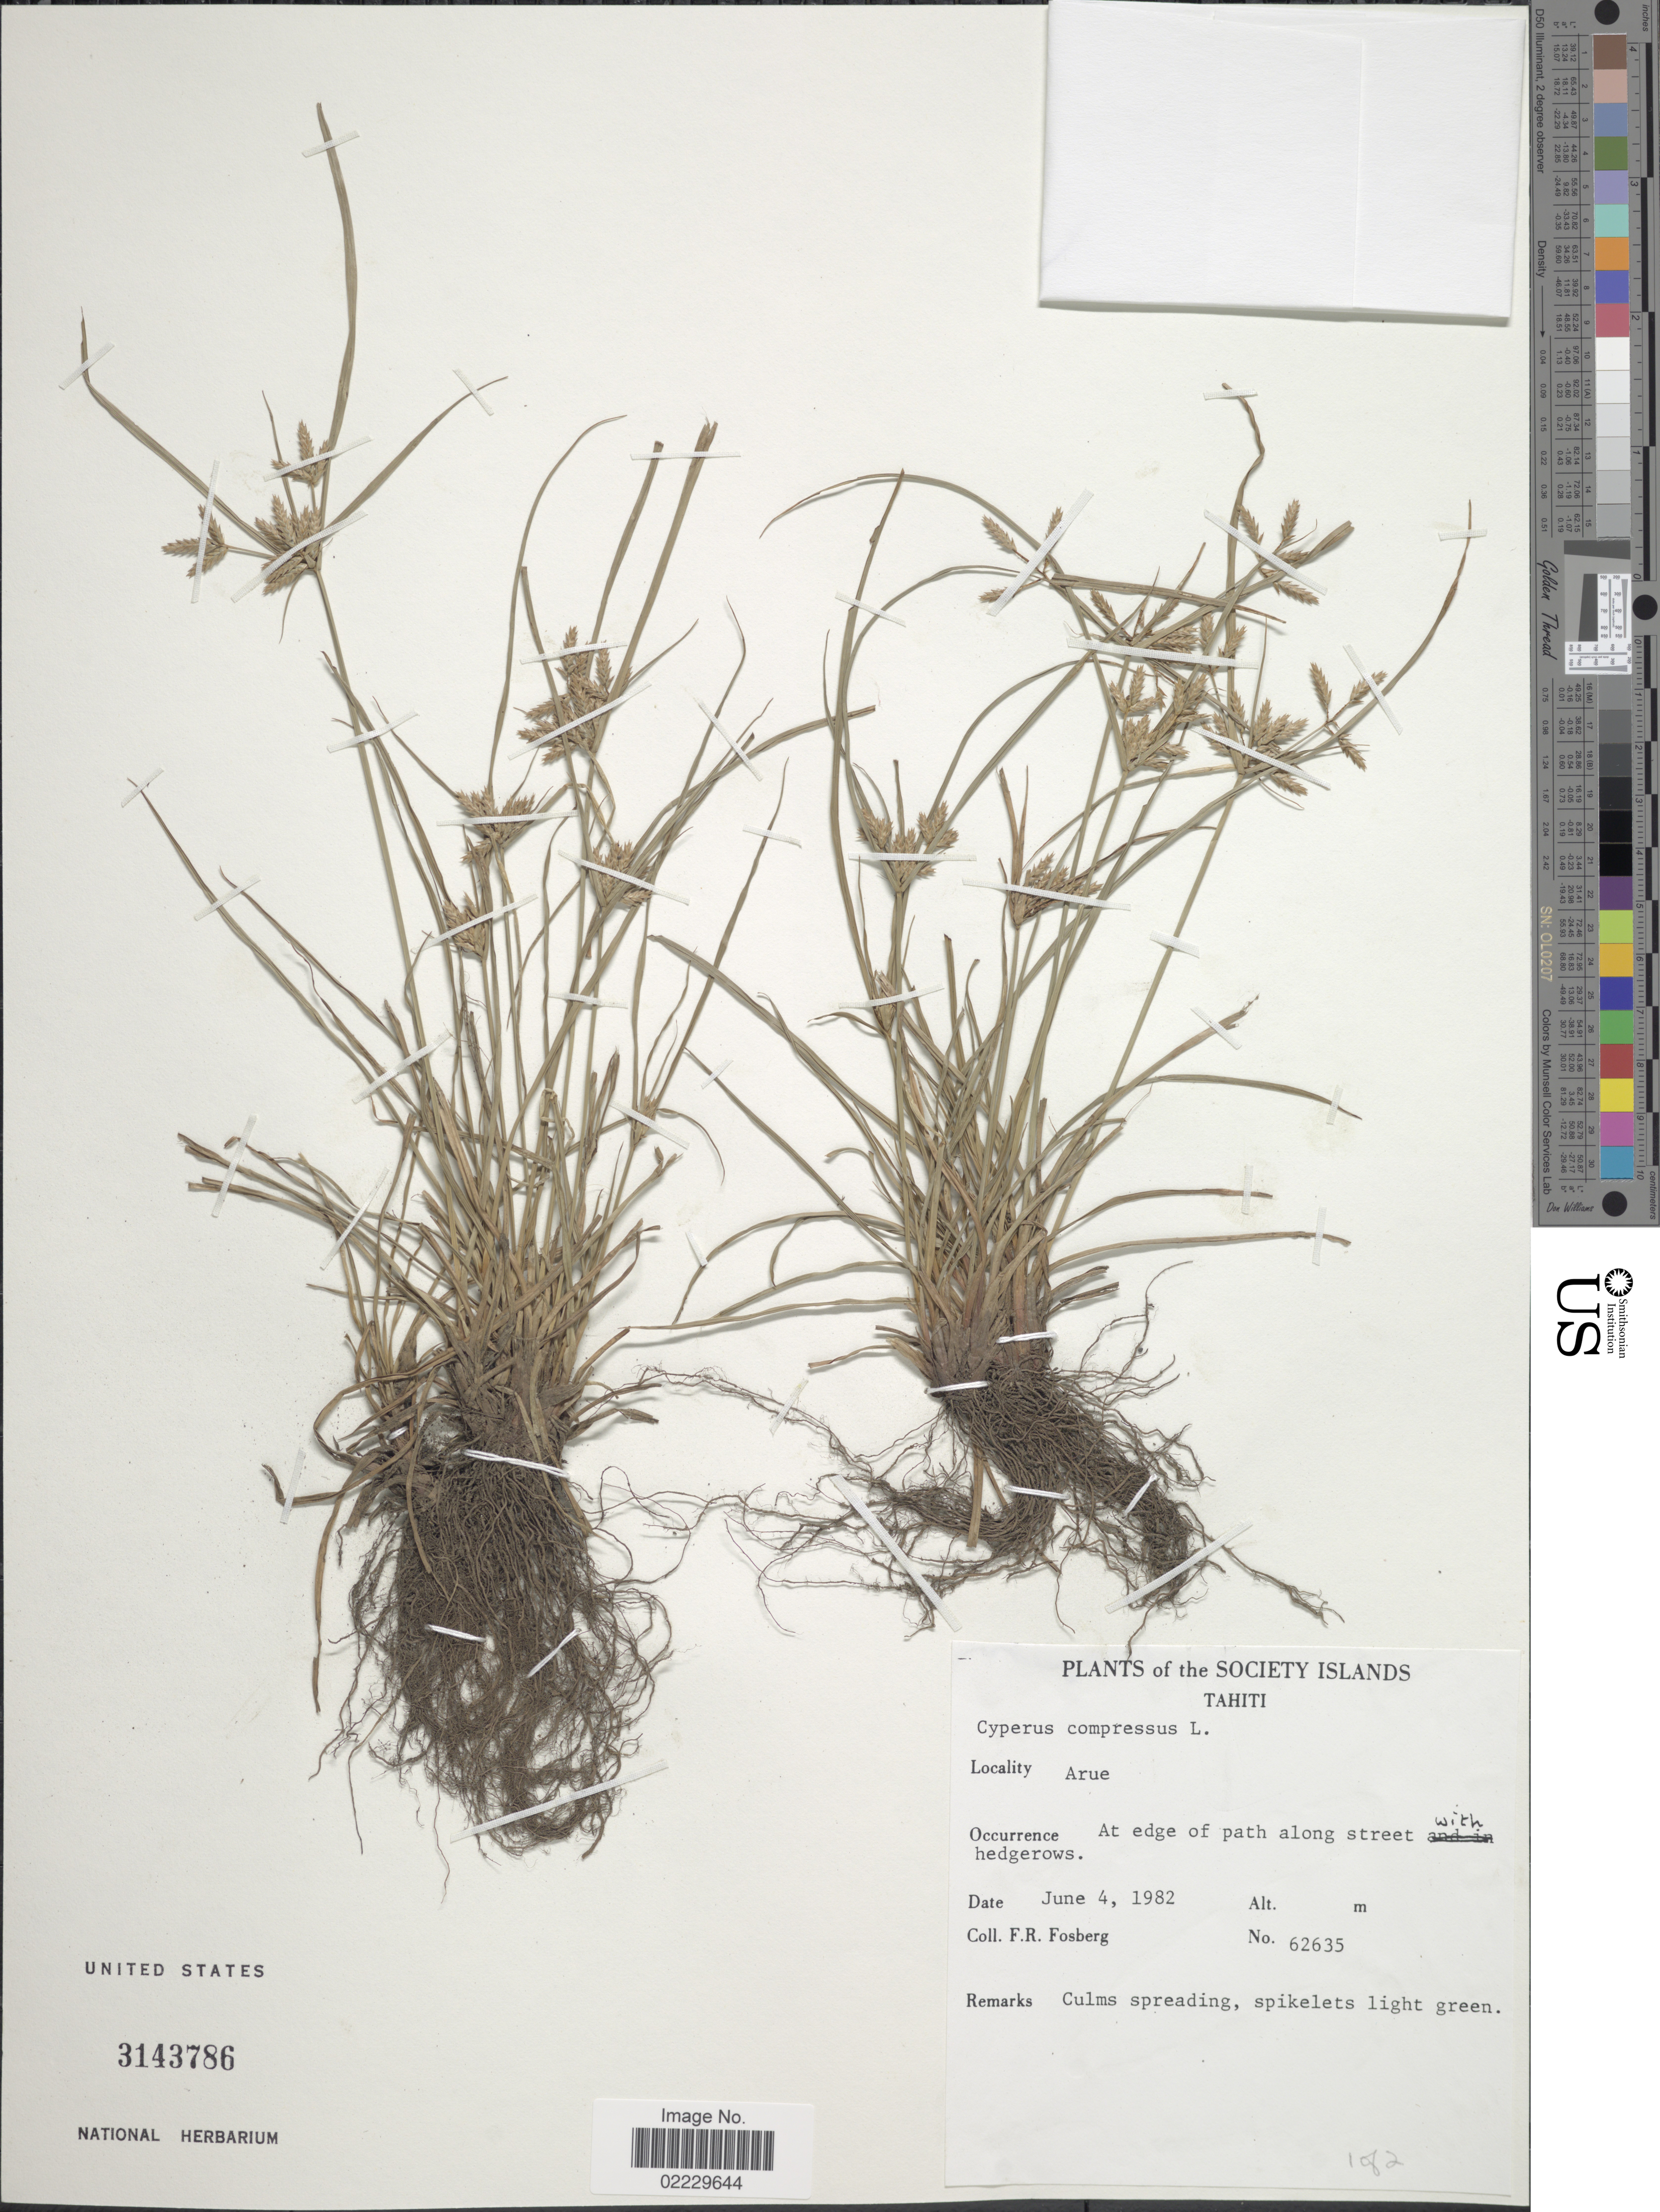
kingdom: Plantae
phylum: Tracheophyta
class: Liliopsida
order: Poales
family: Cyperaceae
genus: Cyperus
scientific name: Cyperus compressus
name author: L.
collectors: F. R. Fosberg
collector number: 62635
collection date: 1982-06-04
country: French Polynesia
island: Tahiti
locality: Society Islands, Tahiti, Arue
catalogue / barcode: US 3143786